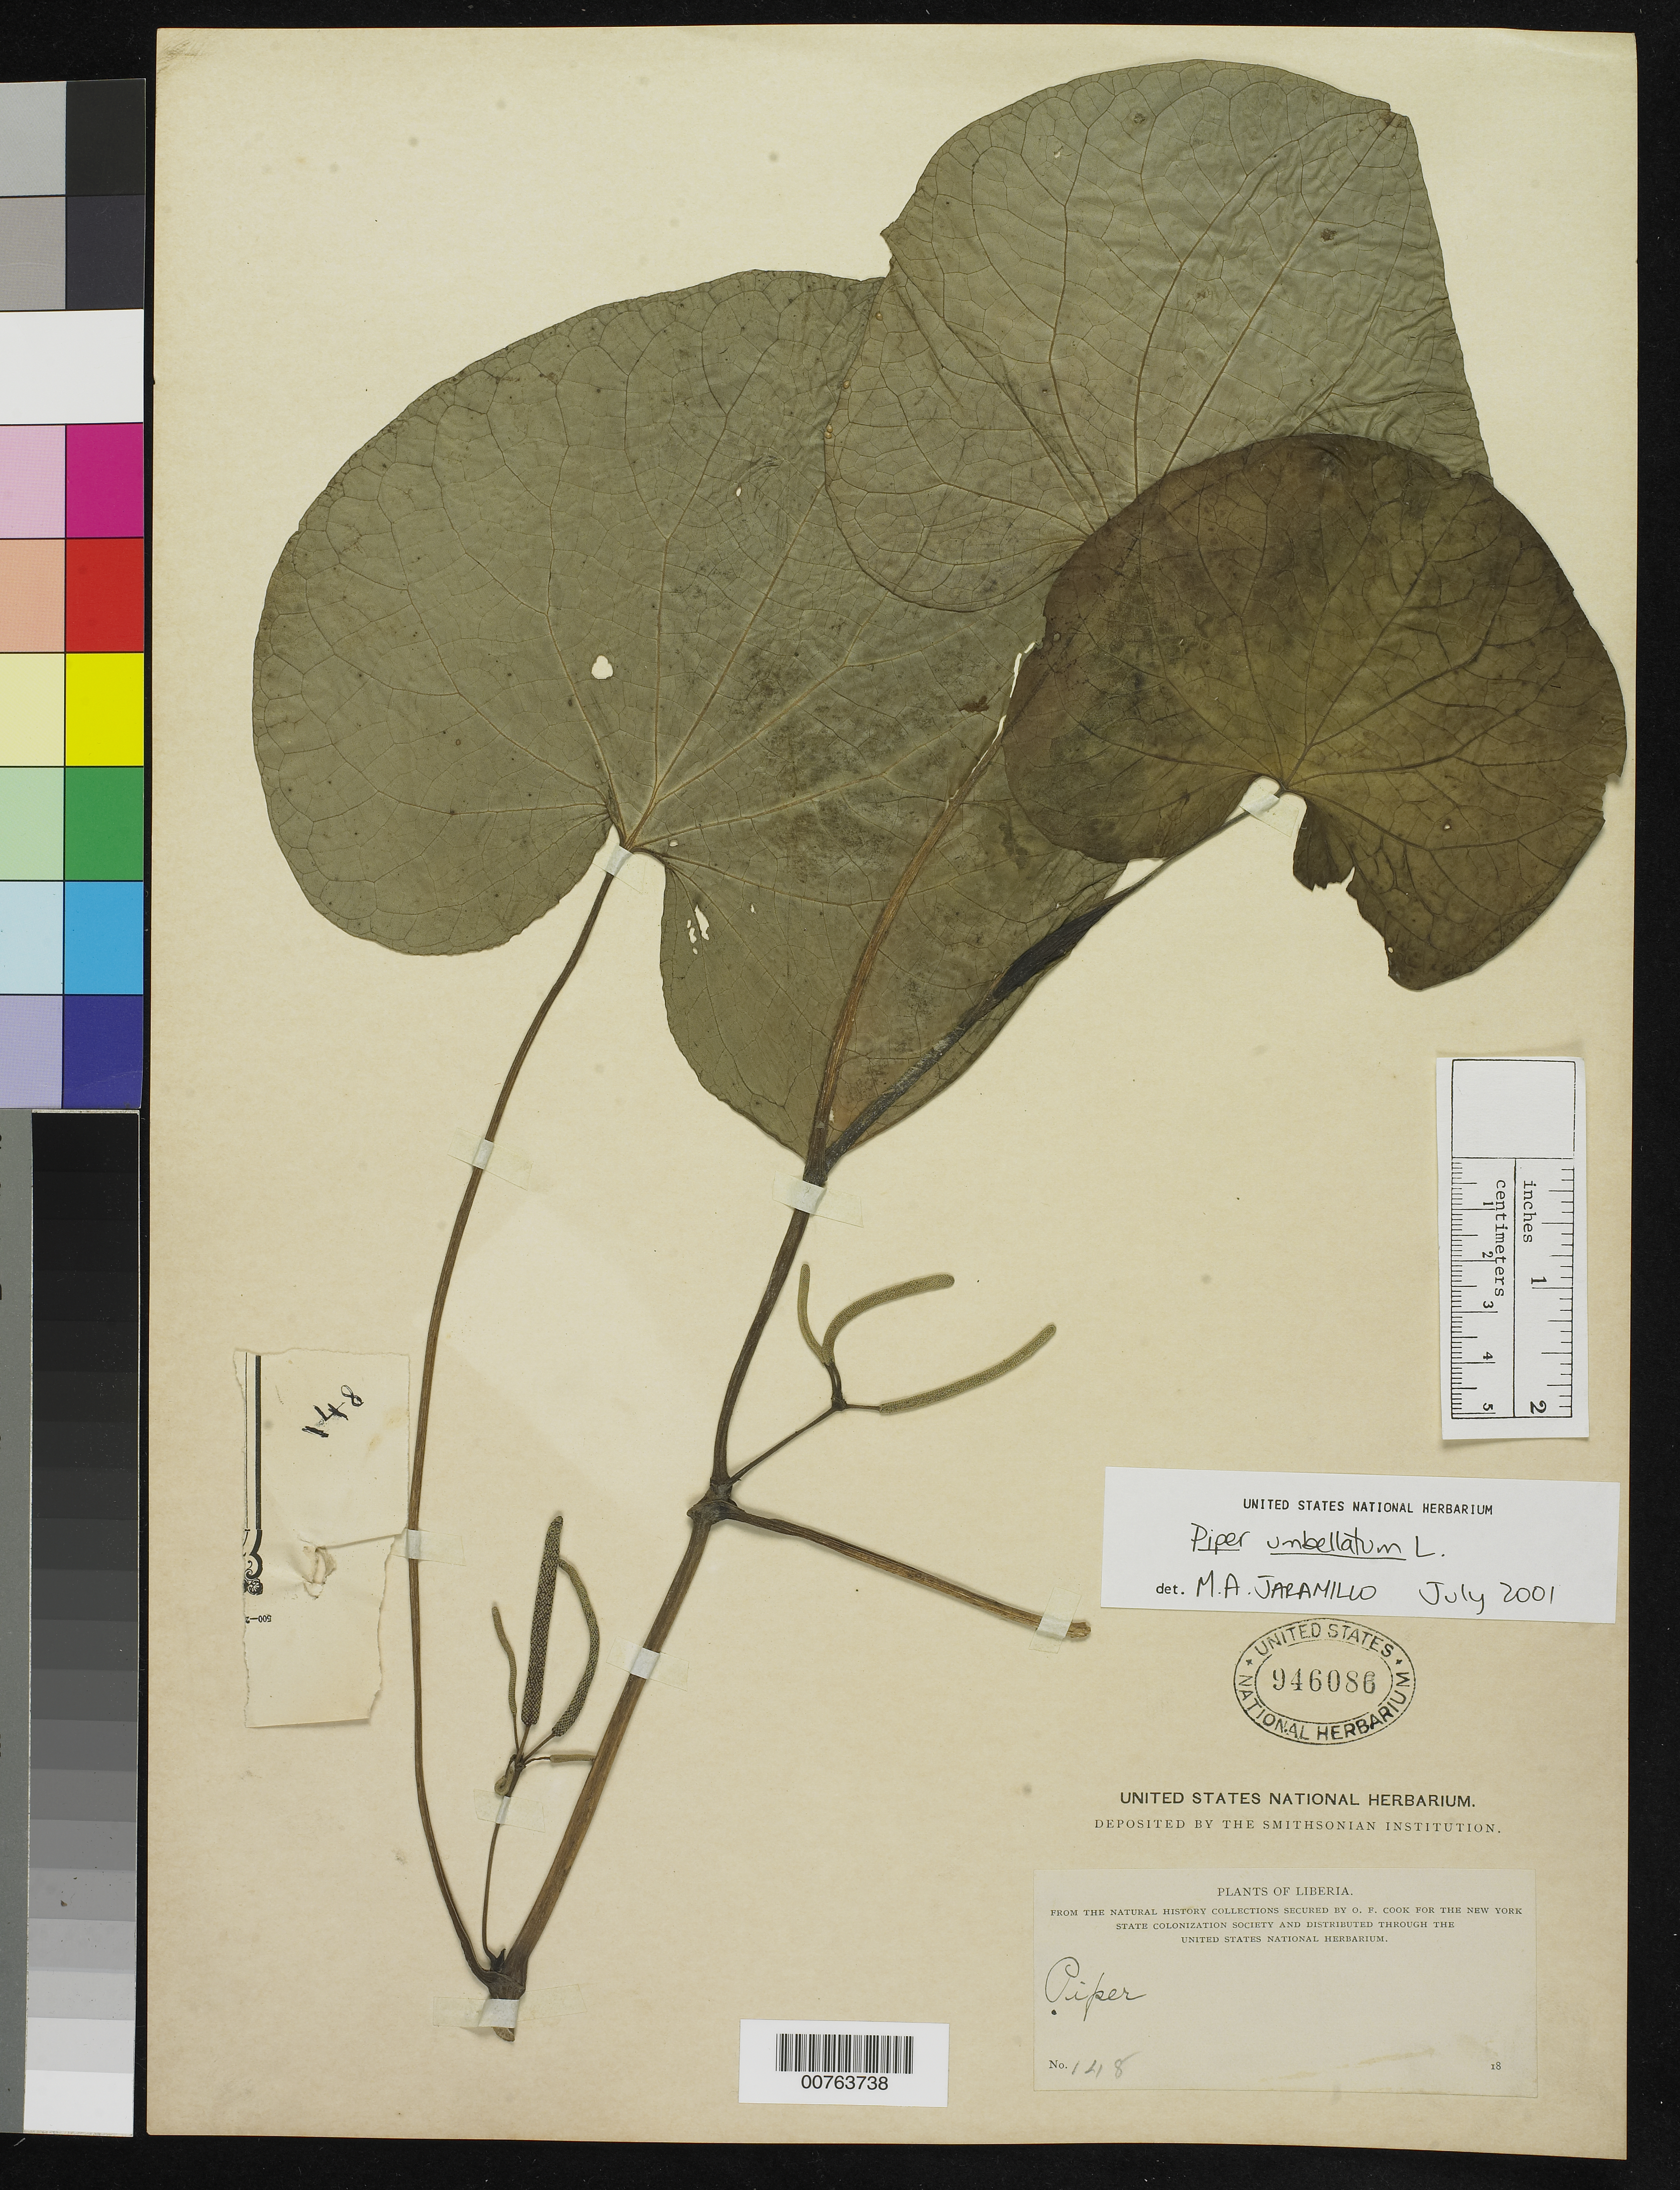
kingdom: Plantae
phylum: Tracheophyta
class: Magnoliopsida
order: Piperales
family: Piperaceae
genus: Piper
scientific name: Piper umbellatum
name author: L.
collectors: O. F. Cook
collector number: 148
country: Liberia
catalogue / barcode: US 946086